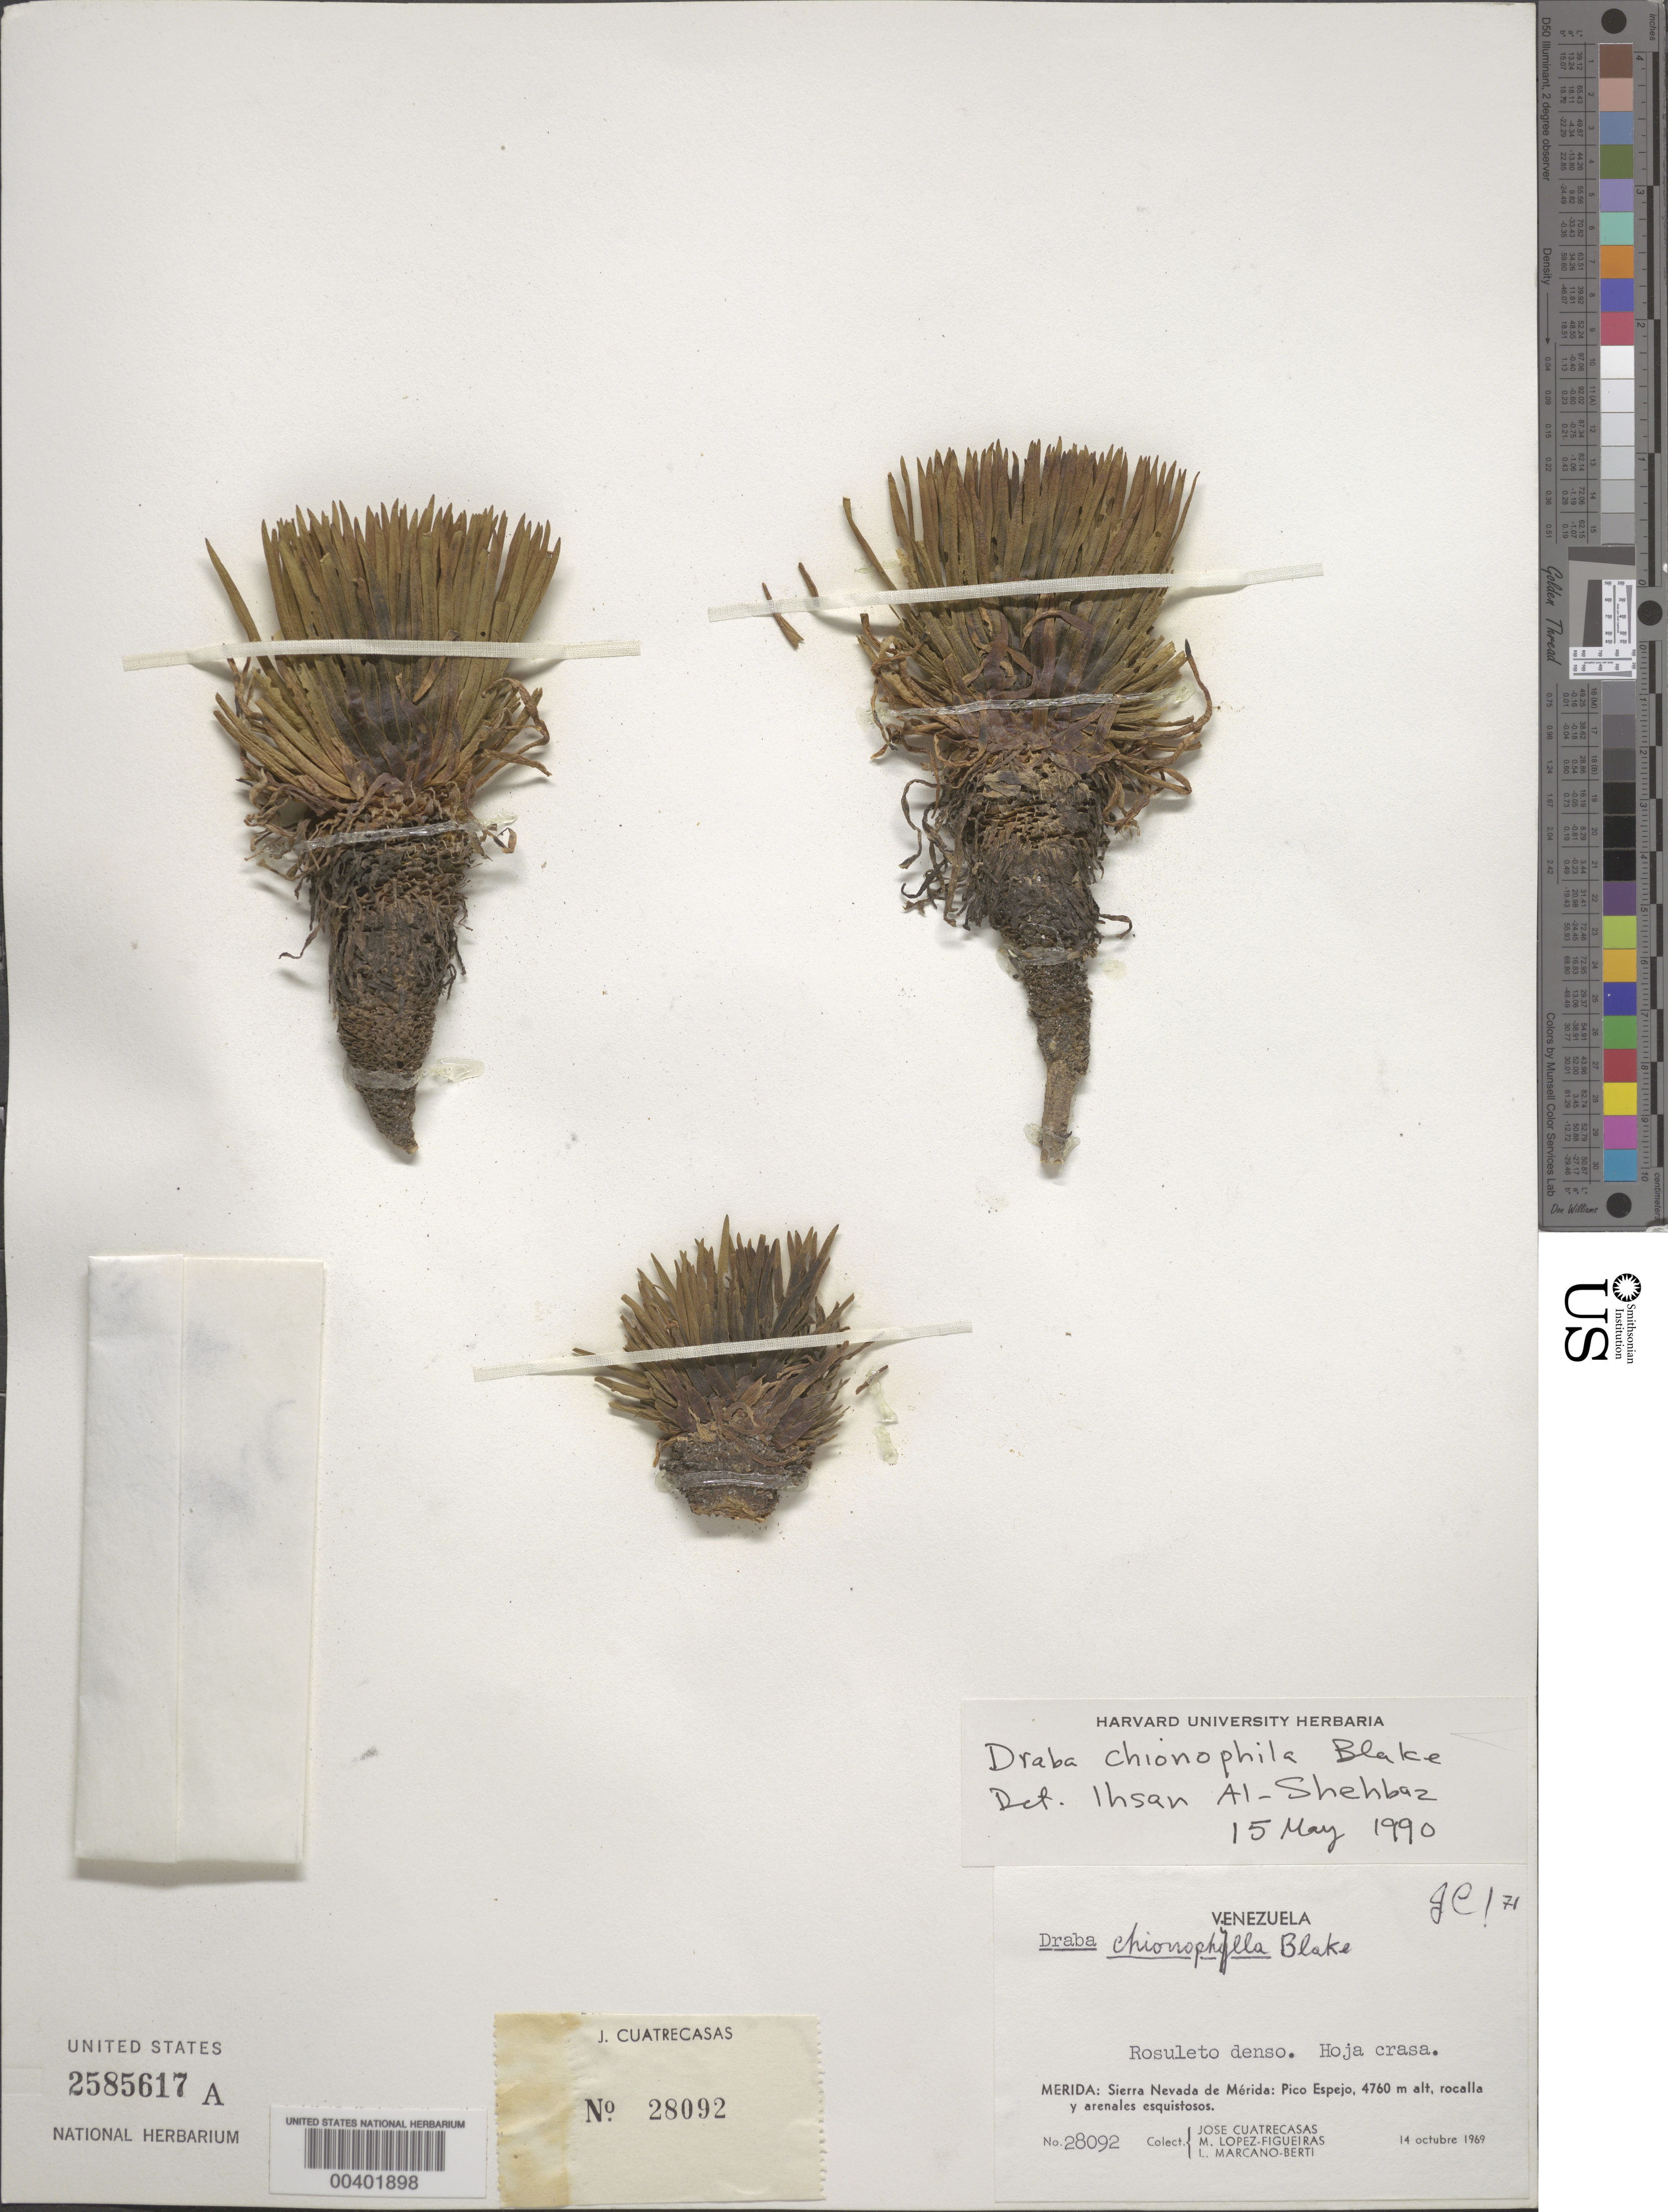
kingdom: Plantae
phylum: Tracheophyta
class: Magnoliopsida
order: Brassicales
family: Brassicaceae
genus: Draba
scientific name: Draba chinophila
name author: S.F. Blake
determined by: Al-Shehbaz, I. A., (MO), Missouri Botanical Garden (UNITED STATES)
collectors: J. Cuatrecasas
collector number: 28092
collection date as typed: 14 Oct 1969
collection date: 1969-10-14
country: Venezuela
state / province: Mérida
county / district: Libertador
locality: Sierra Nevada de Mérida: Pico Espejo Espejo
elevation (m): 4760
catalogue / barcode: US 2585617A